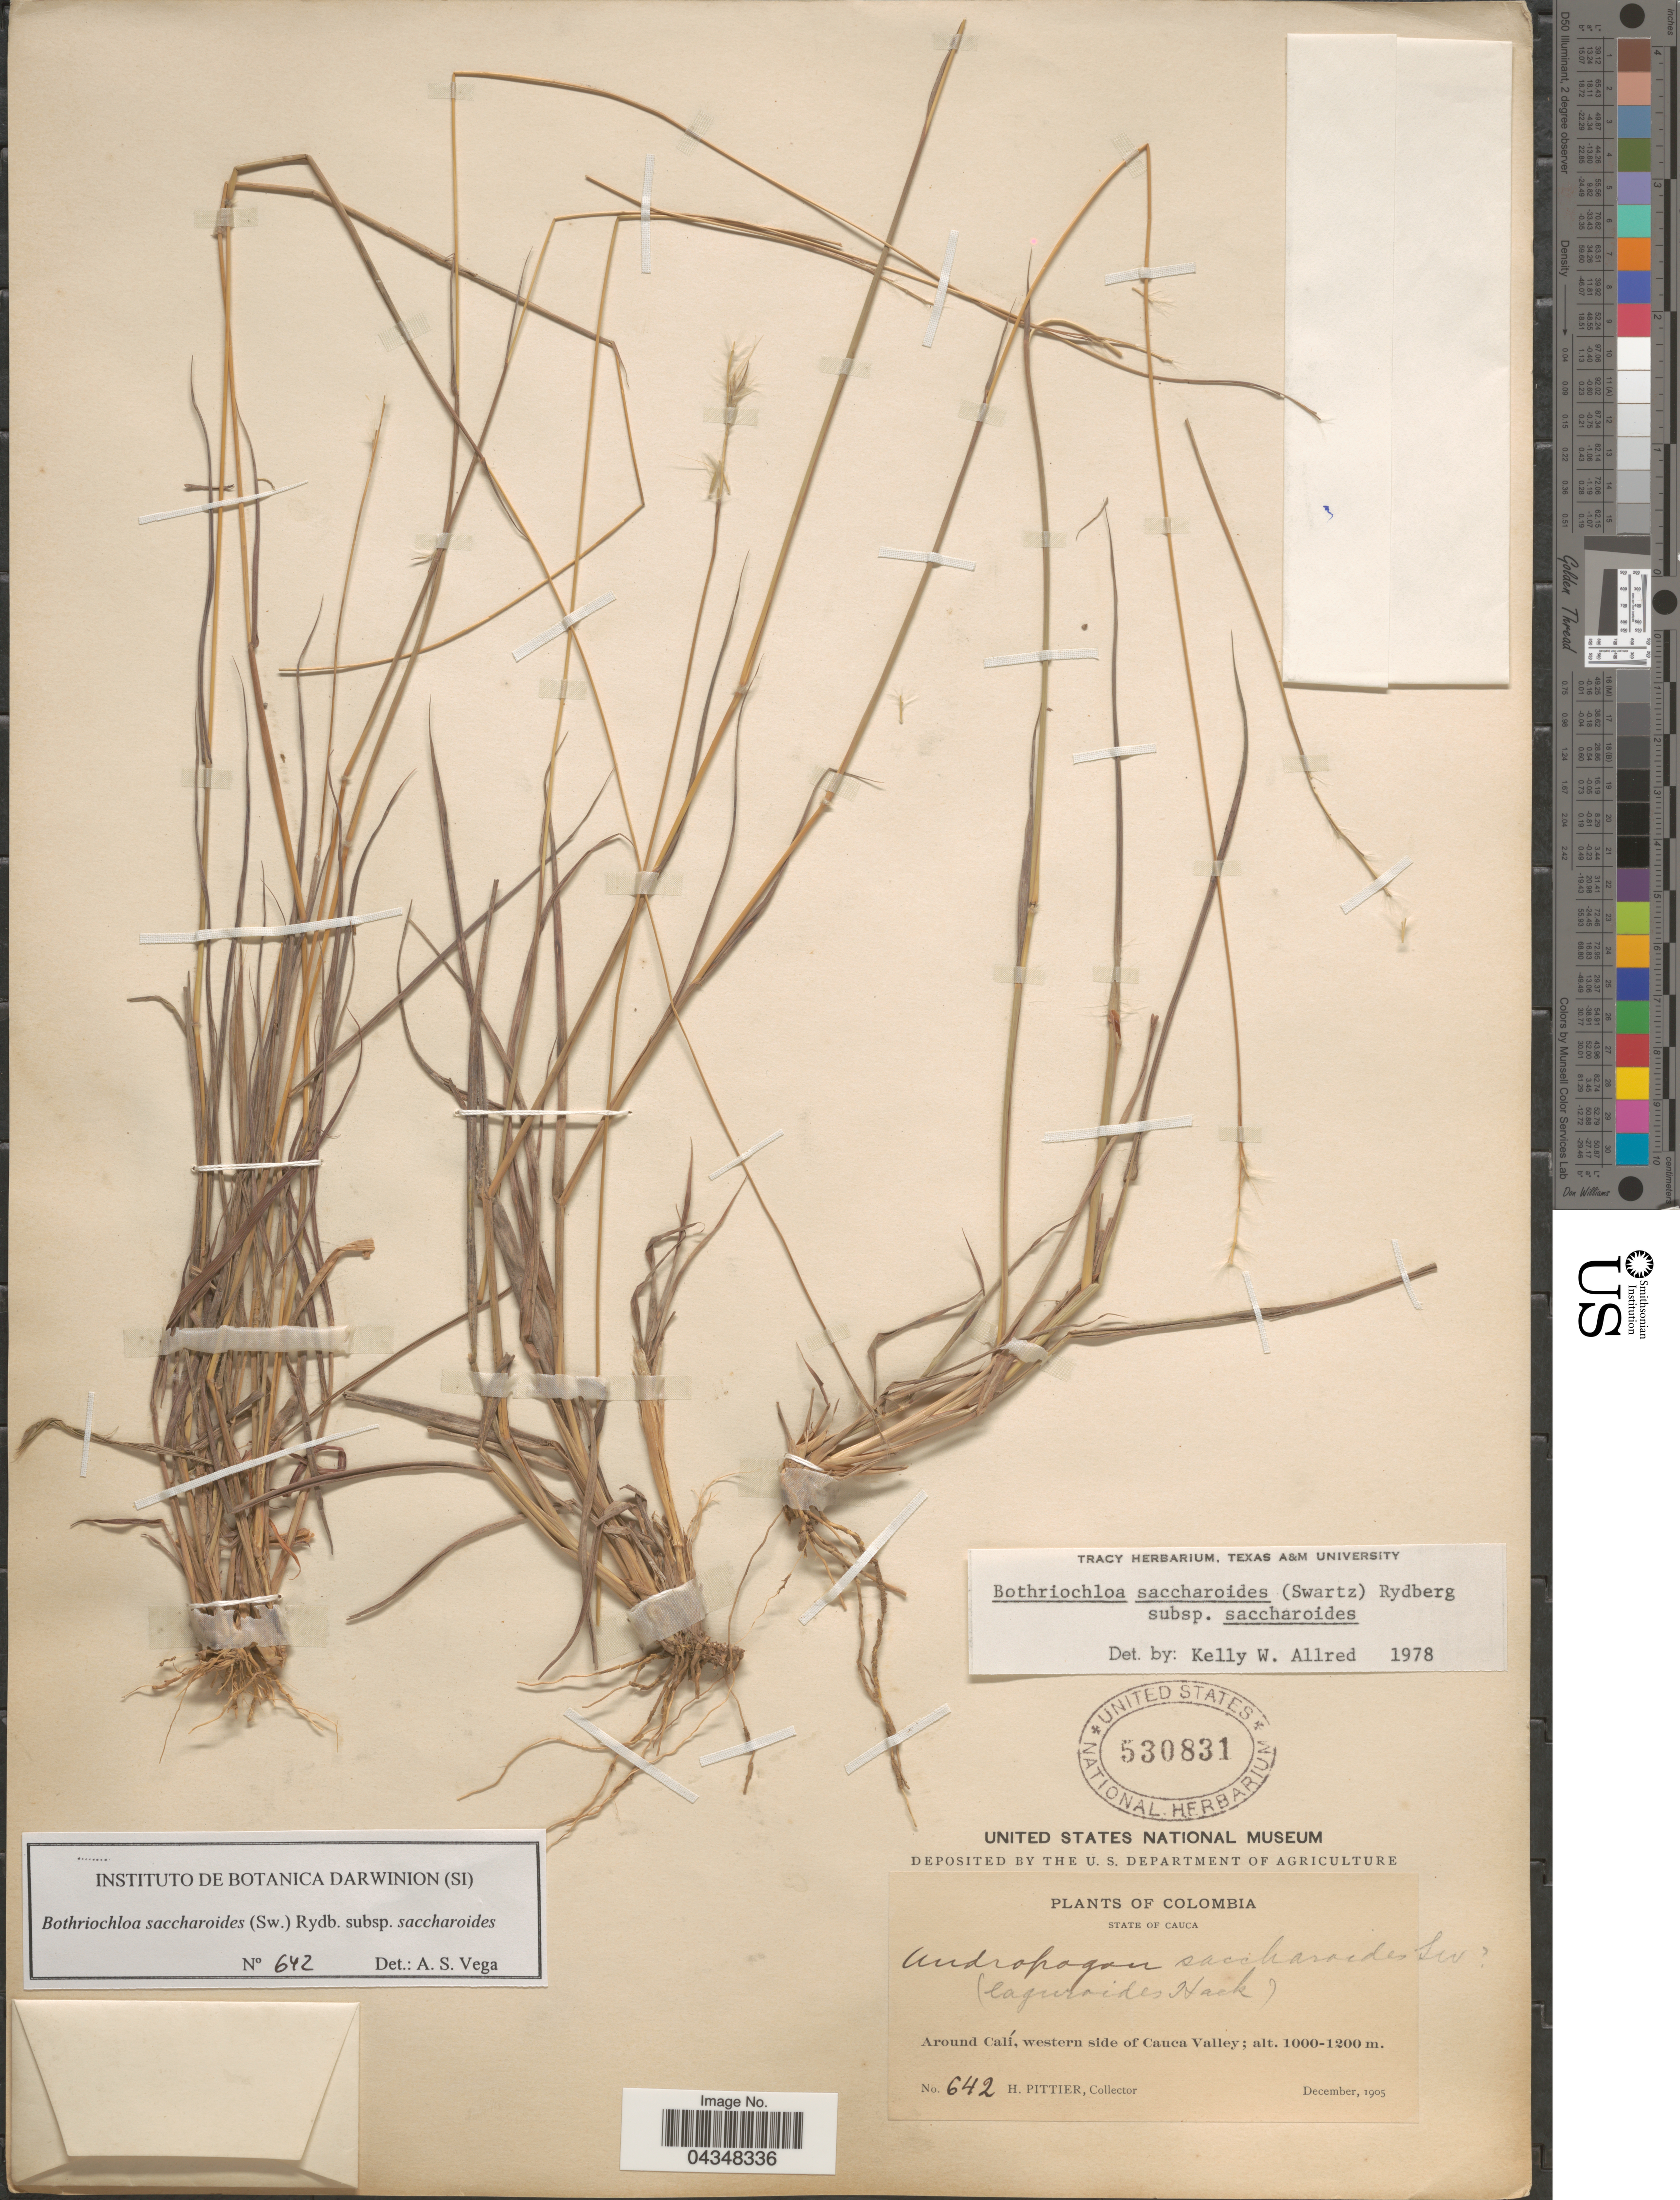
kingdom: Plantae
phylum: Tracheophyta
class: Liliopsida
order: Poales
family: Poaceae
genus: Bothriochloa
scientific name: Bothriochloa saccharoides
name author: (Sw.) Rydb.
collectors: H. F. Pittier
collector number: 642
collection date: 1905-12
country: Colombia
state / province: Cauca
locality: Around Calí, western side of Cauca Valley.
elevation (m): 1000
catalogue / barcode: US 530831